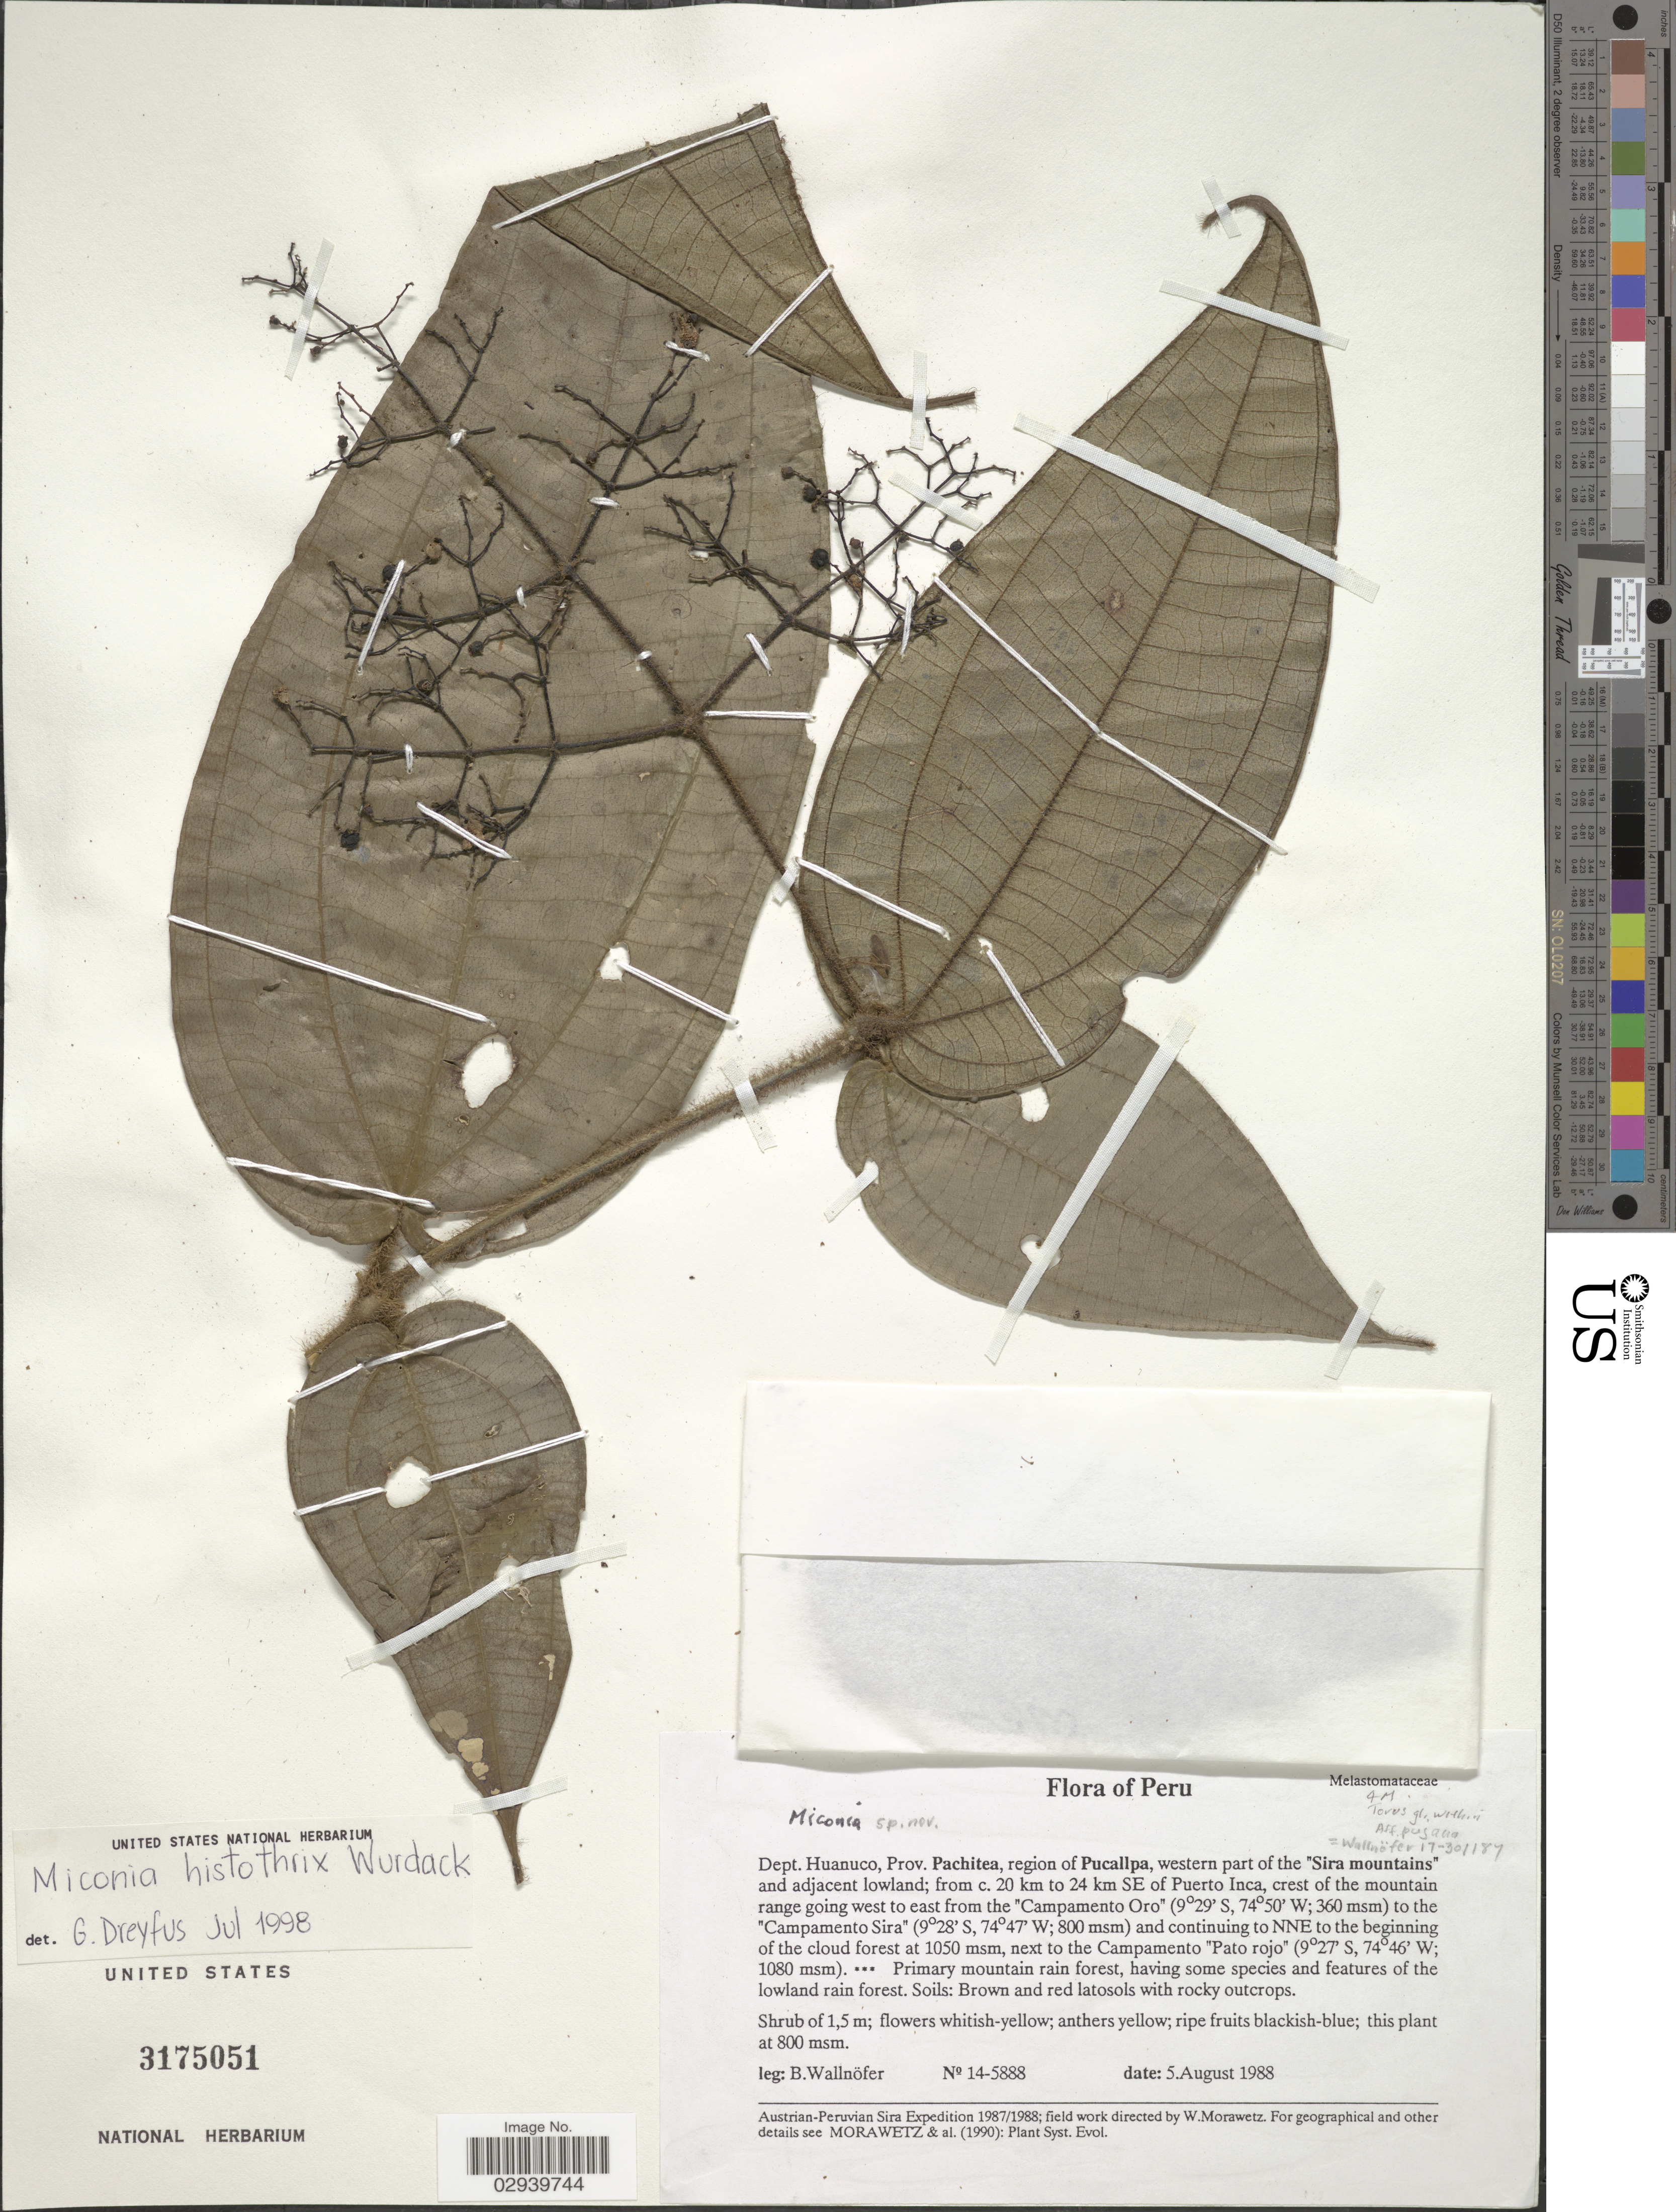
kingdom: Plantae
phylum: Tracheophyta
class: Magnoliopsida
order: Myrtales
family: Melastomataceae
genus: Miconia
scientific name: Miconia histothrix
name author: Wurdack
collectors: B. Wallnöfer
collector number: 14-5888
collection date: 1988-08-05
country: Peru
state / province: Huánuco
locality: Dept. Huanuco, Prov. Pachitea, region of Pucallpa, western part of the "Sira mountains" adjacent lowland; from c. 20 km to 24 km SE of Puerto Inca, crest of the mountain range going west to east from the "Campamento Oro" to the "Campamento Sira" and continuing to NNE to the beginning of the cloud forest 1050 msm, next to the Campamento "Pato rojo".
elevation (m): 360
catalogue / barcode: US 3175051